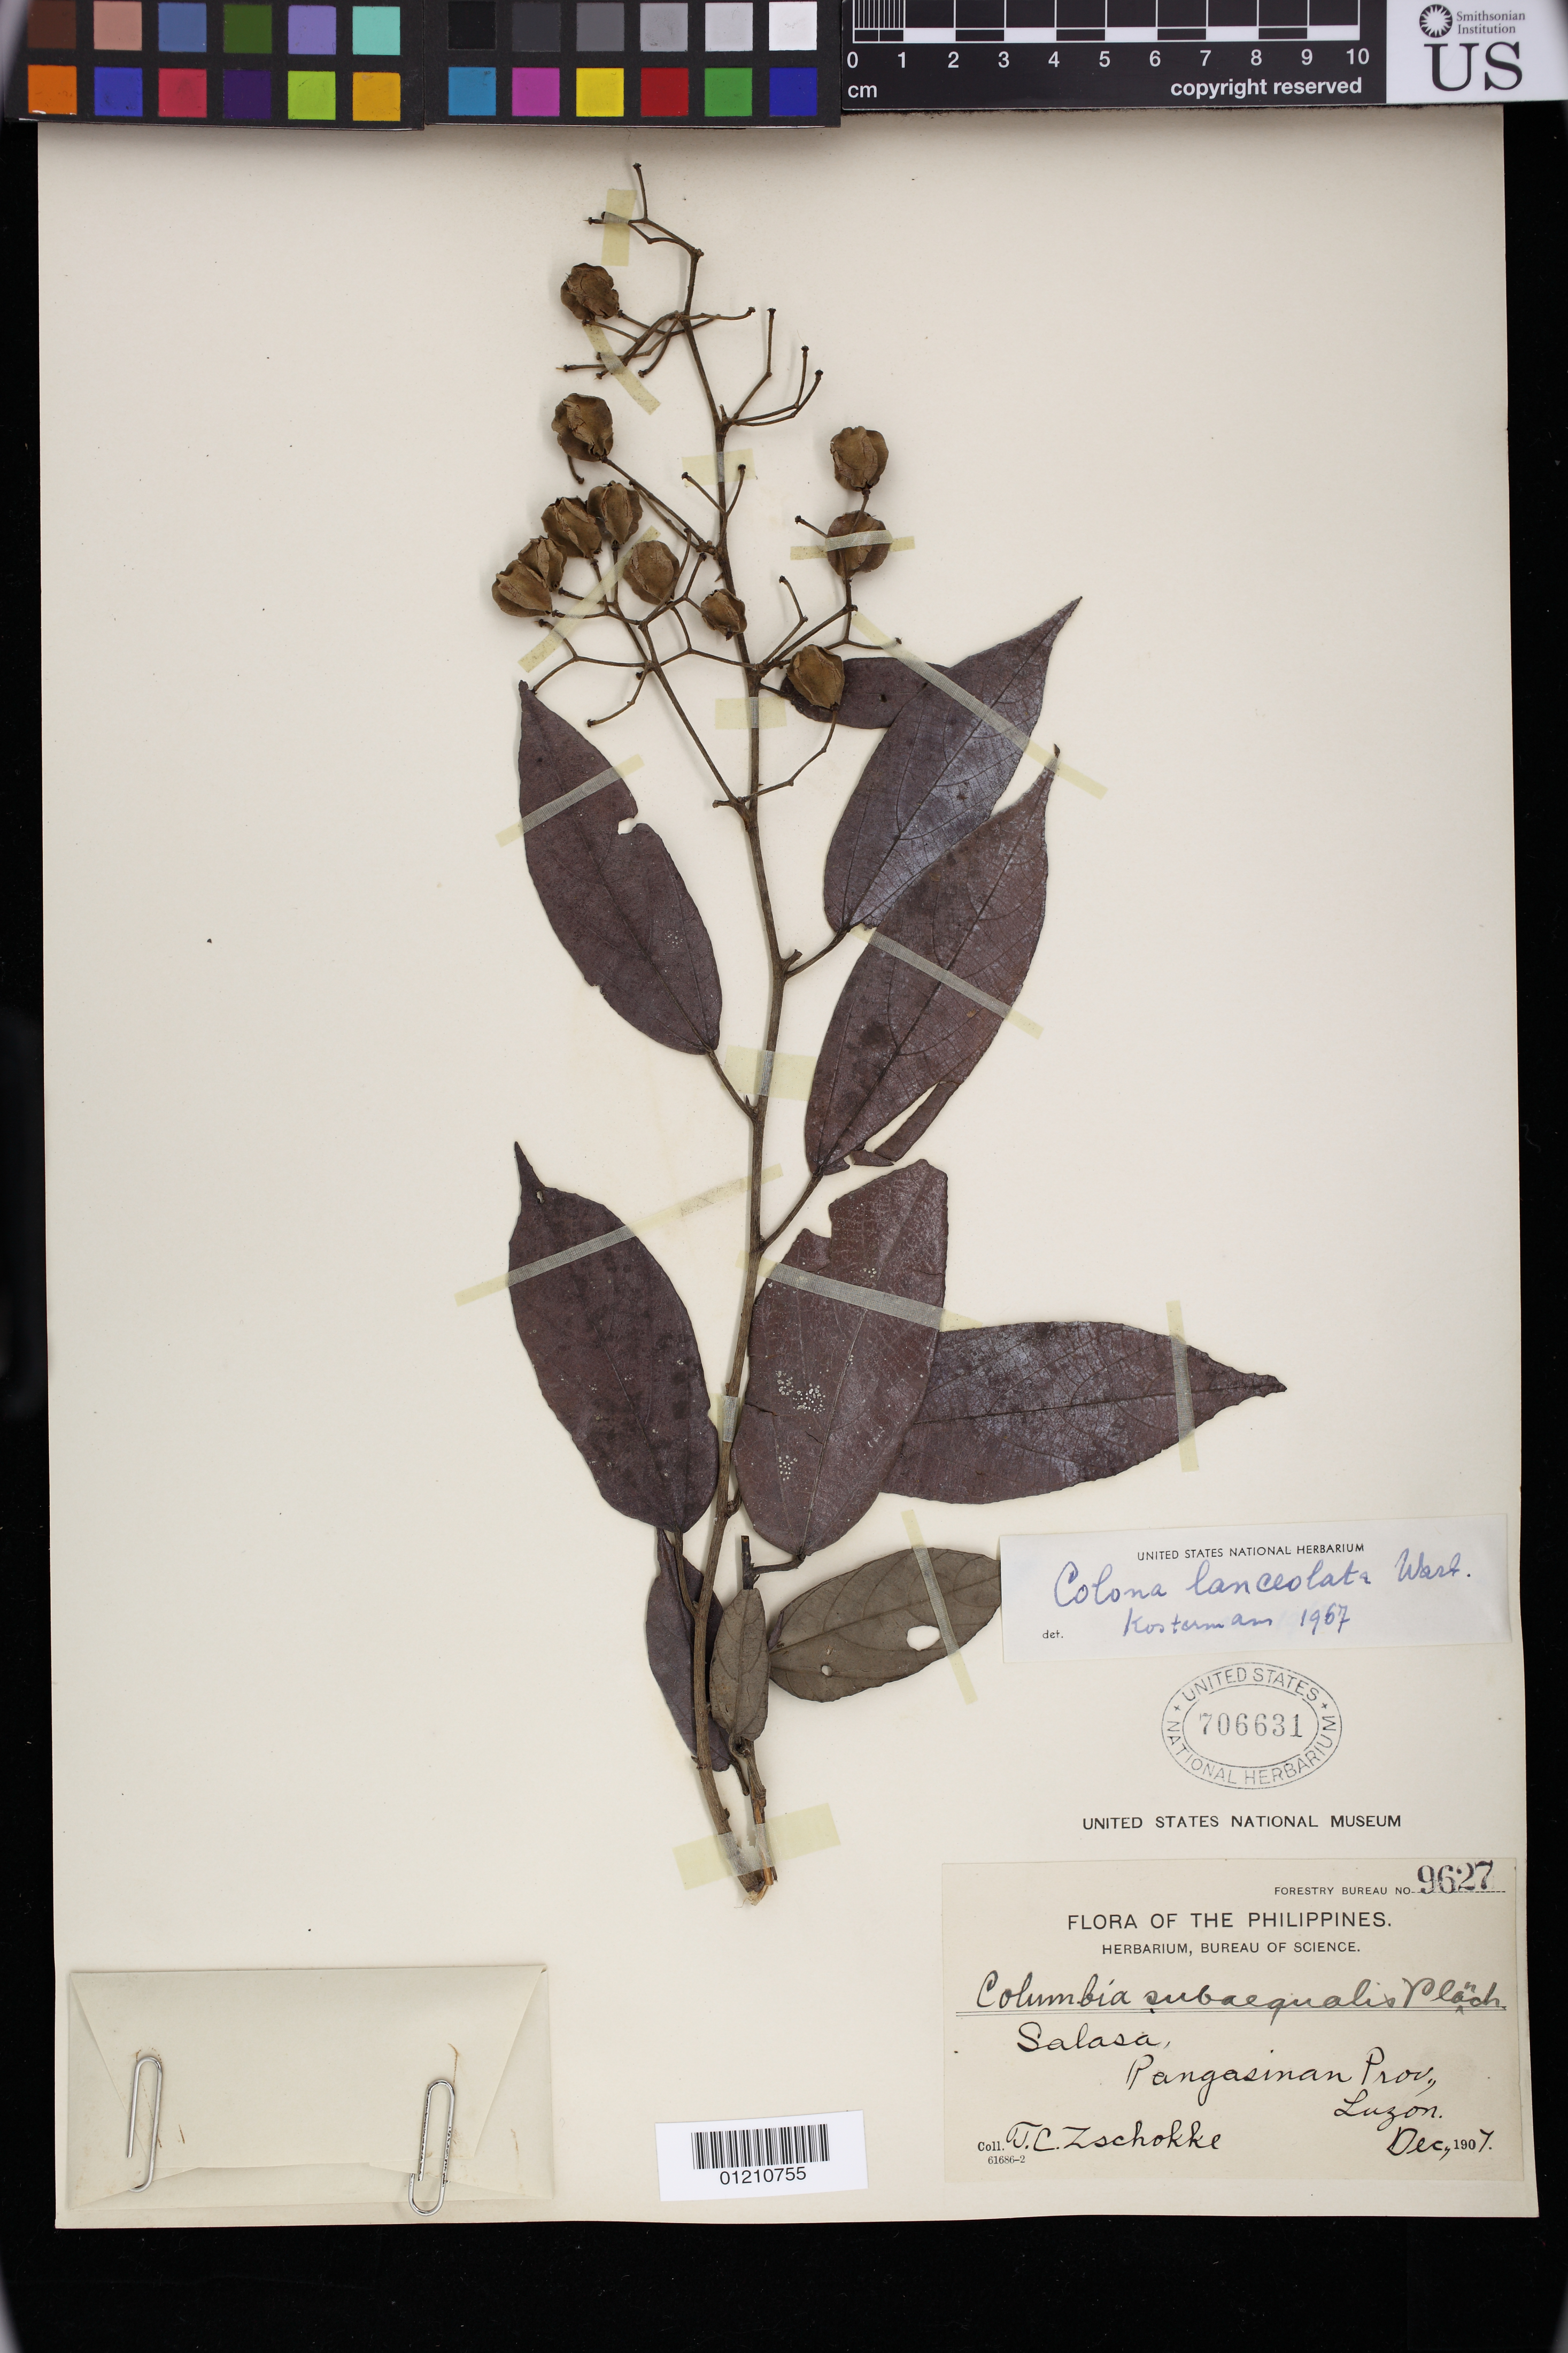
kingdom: Plantae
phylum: Tracheophyta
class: Magnoliopsida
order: Malvales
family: Malvaceae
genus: Colona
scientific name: Colona lanceolata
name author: (Warb.) Burret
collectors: T. C. Zschokke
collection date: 1907-12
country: Philippines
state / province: Ilocos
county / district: Pangasinan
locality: Salasa. Northwest Luzon.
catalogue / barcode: US 706631